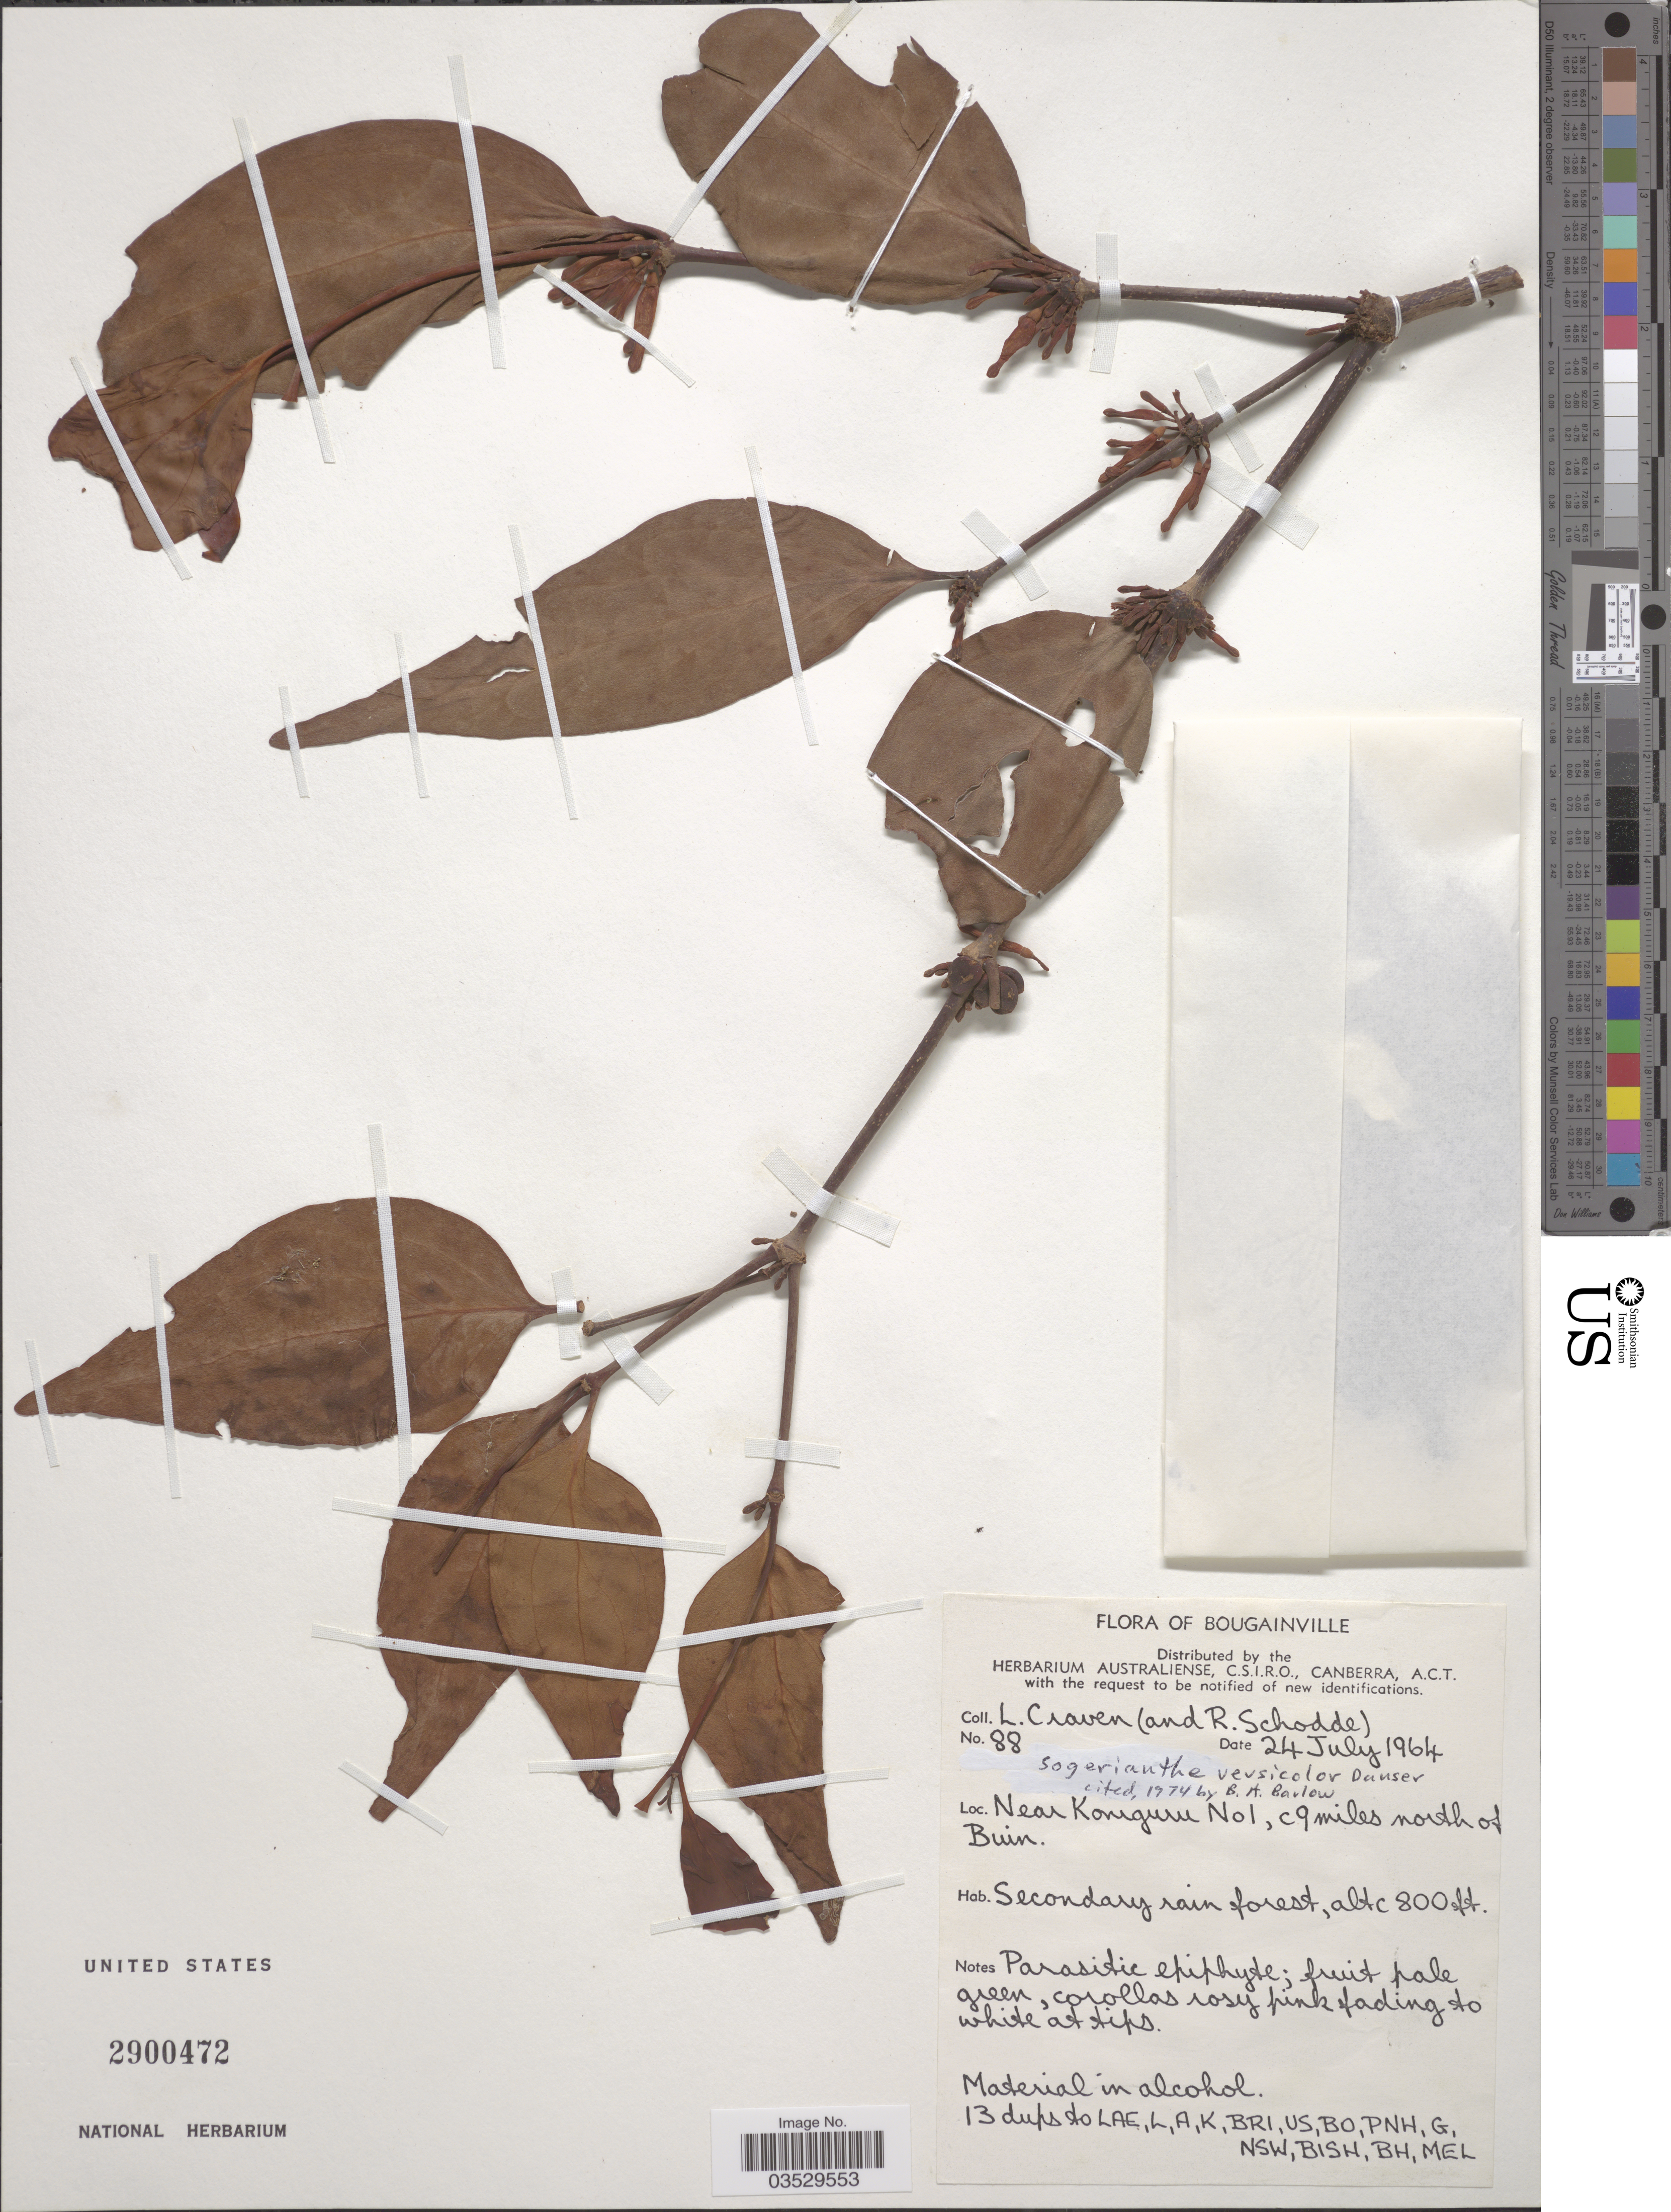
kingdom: Plantae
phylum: Tracheophyta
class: Magnoliopsida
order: Santalales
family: Loranthaceae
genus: Sogerianthe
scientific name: Sogerianthe versicolor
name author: Danser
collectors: L. A. Craven & R. Schodde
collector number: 88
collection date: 1964-07-24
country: Papua New Guinea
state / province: Bougainville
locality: Near Koniguru No 1, c 9 miles north of Buin.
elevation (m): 244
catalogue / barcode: US 2900472